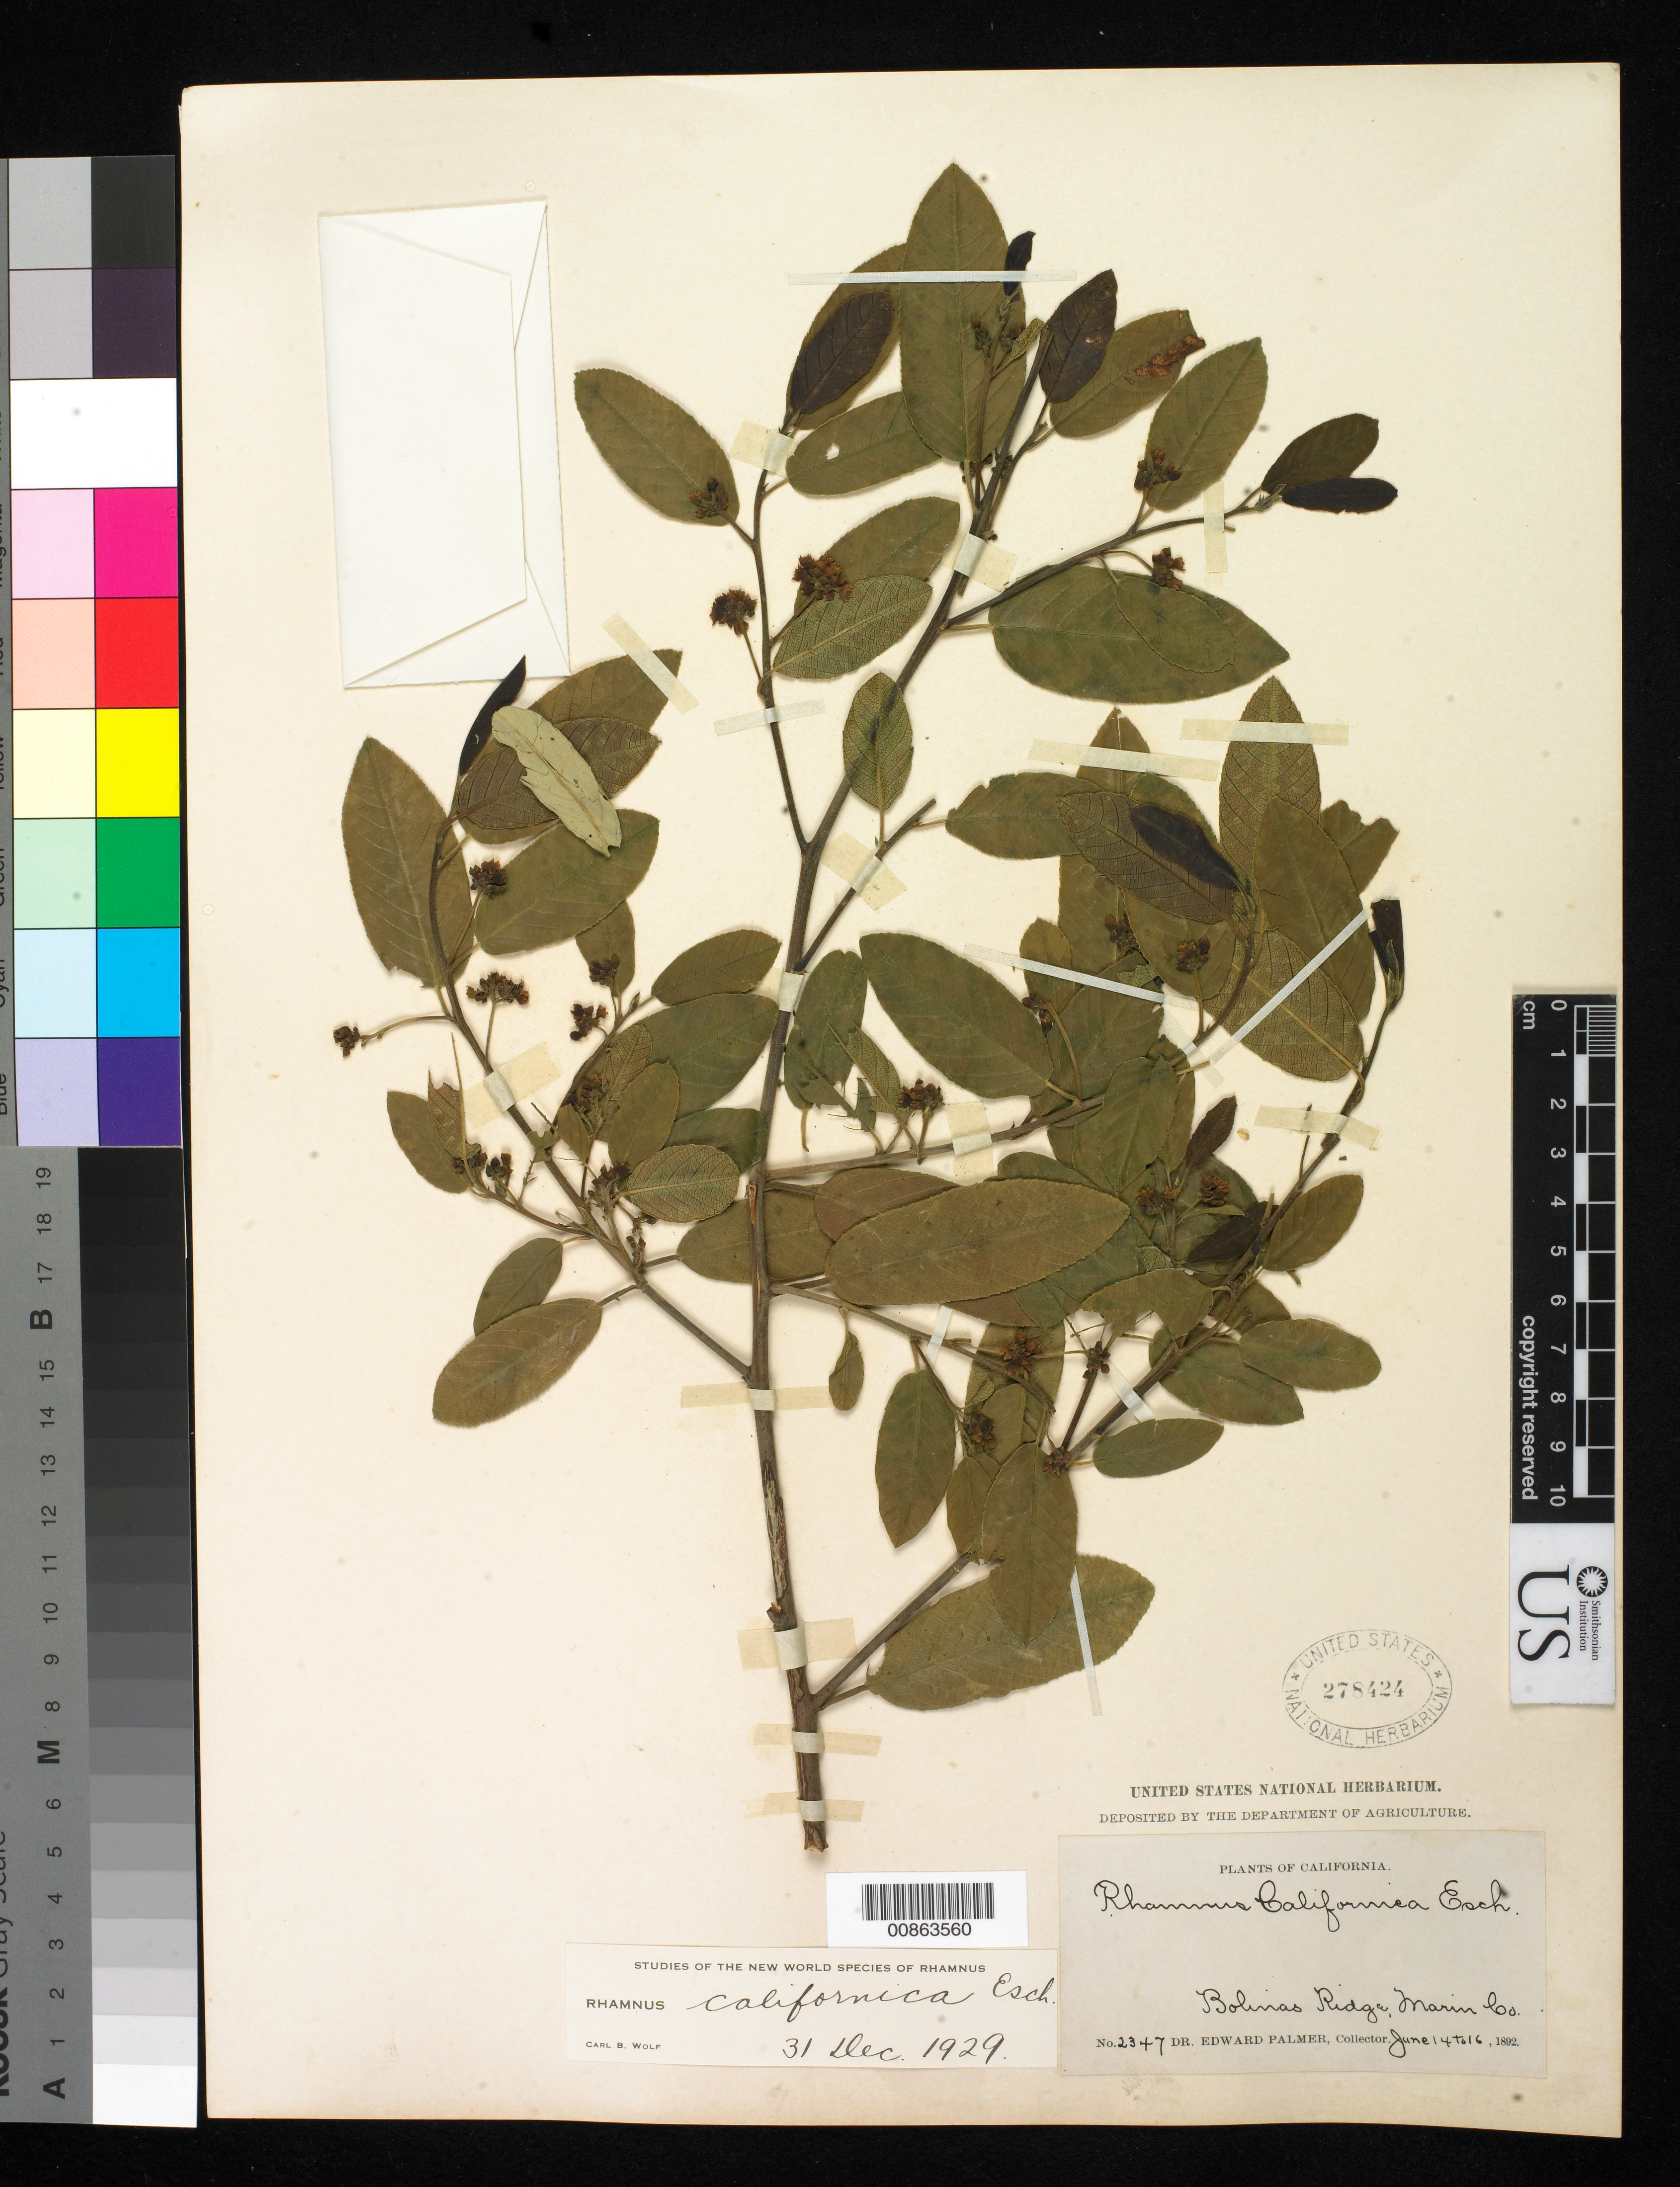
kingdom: Plantae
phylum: Tracheophyta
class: Magnoliopsida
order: Rosales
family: Rhamnaceae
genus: Frangula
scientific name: Frangula californica subsp. californica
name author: (Eschsch.) A. Gray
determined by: Strong, Mark T., (BOT), Smithsonian Institution - National Museum of Natural History (UNITED STATES)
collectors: E. Palmer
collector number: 2347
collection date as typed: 14 Jun 1892 to 16 Jun 1892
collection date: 1892-06-14/1892-06-16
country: United States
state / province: California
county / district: Marin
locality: Bolinas Ridge, Marin County, California.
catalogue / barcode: US 278424